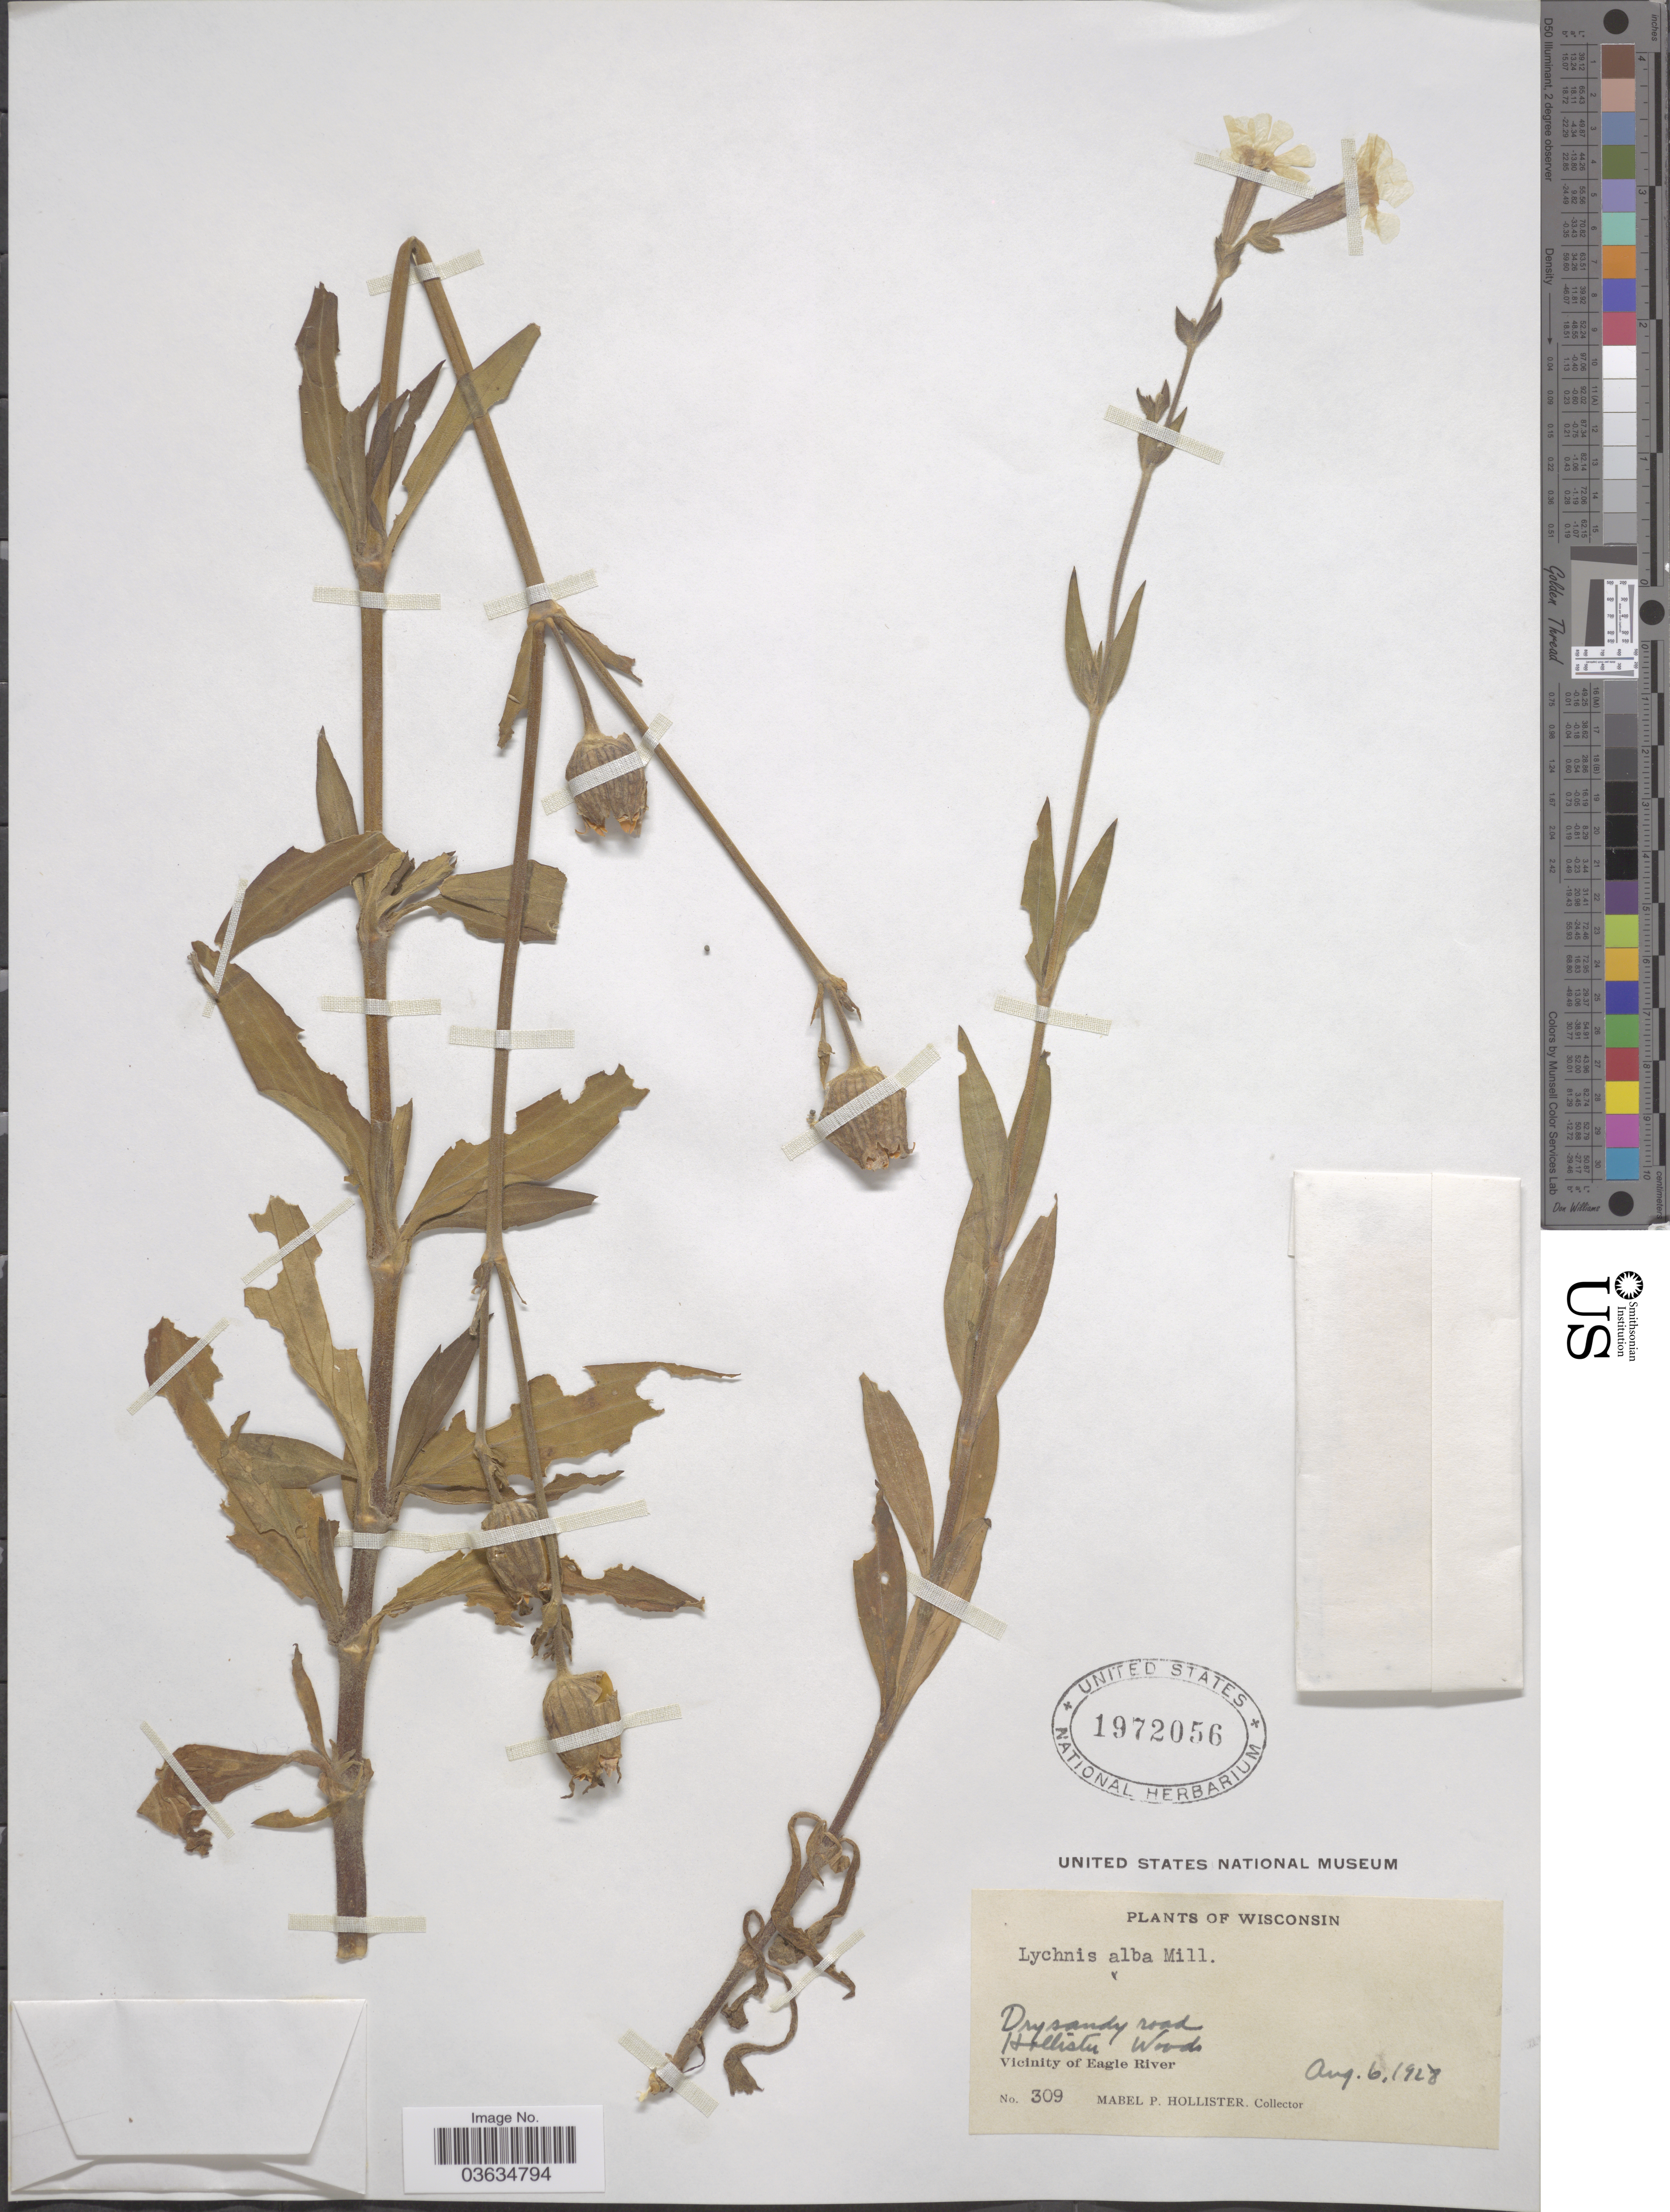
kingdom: Plantae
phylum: Tracheophyta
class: Magnoliopsida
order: Caryophyllales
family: Caryophyllaceae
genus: Silene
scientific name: Silene latifolia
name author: Poir.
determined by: Strong, Mark T., (BOT), Smithsonian Institution - National Museum of Natural History (UNITED STATES)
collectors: M. Hollister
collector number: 309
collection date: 1928-08-06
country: United States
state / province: Wisconsin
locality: Hollister Woods. Vicinity of Eagle River.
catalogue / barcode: US 1972056